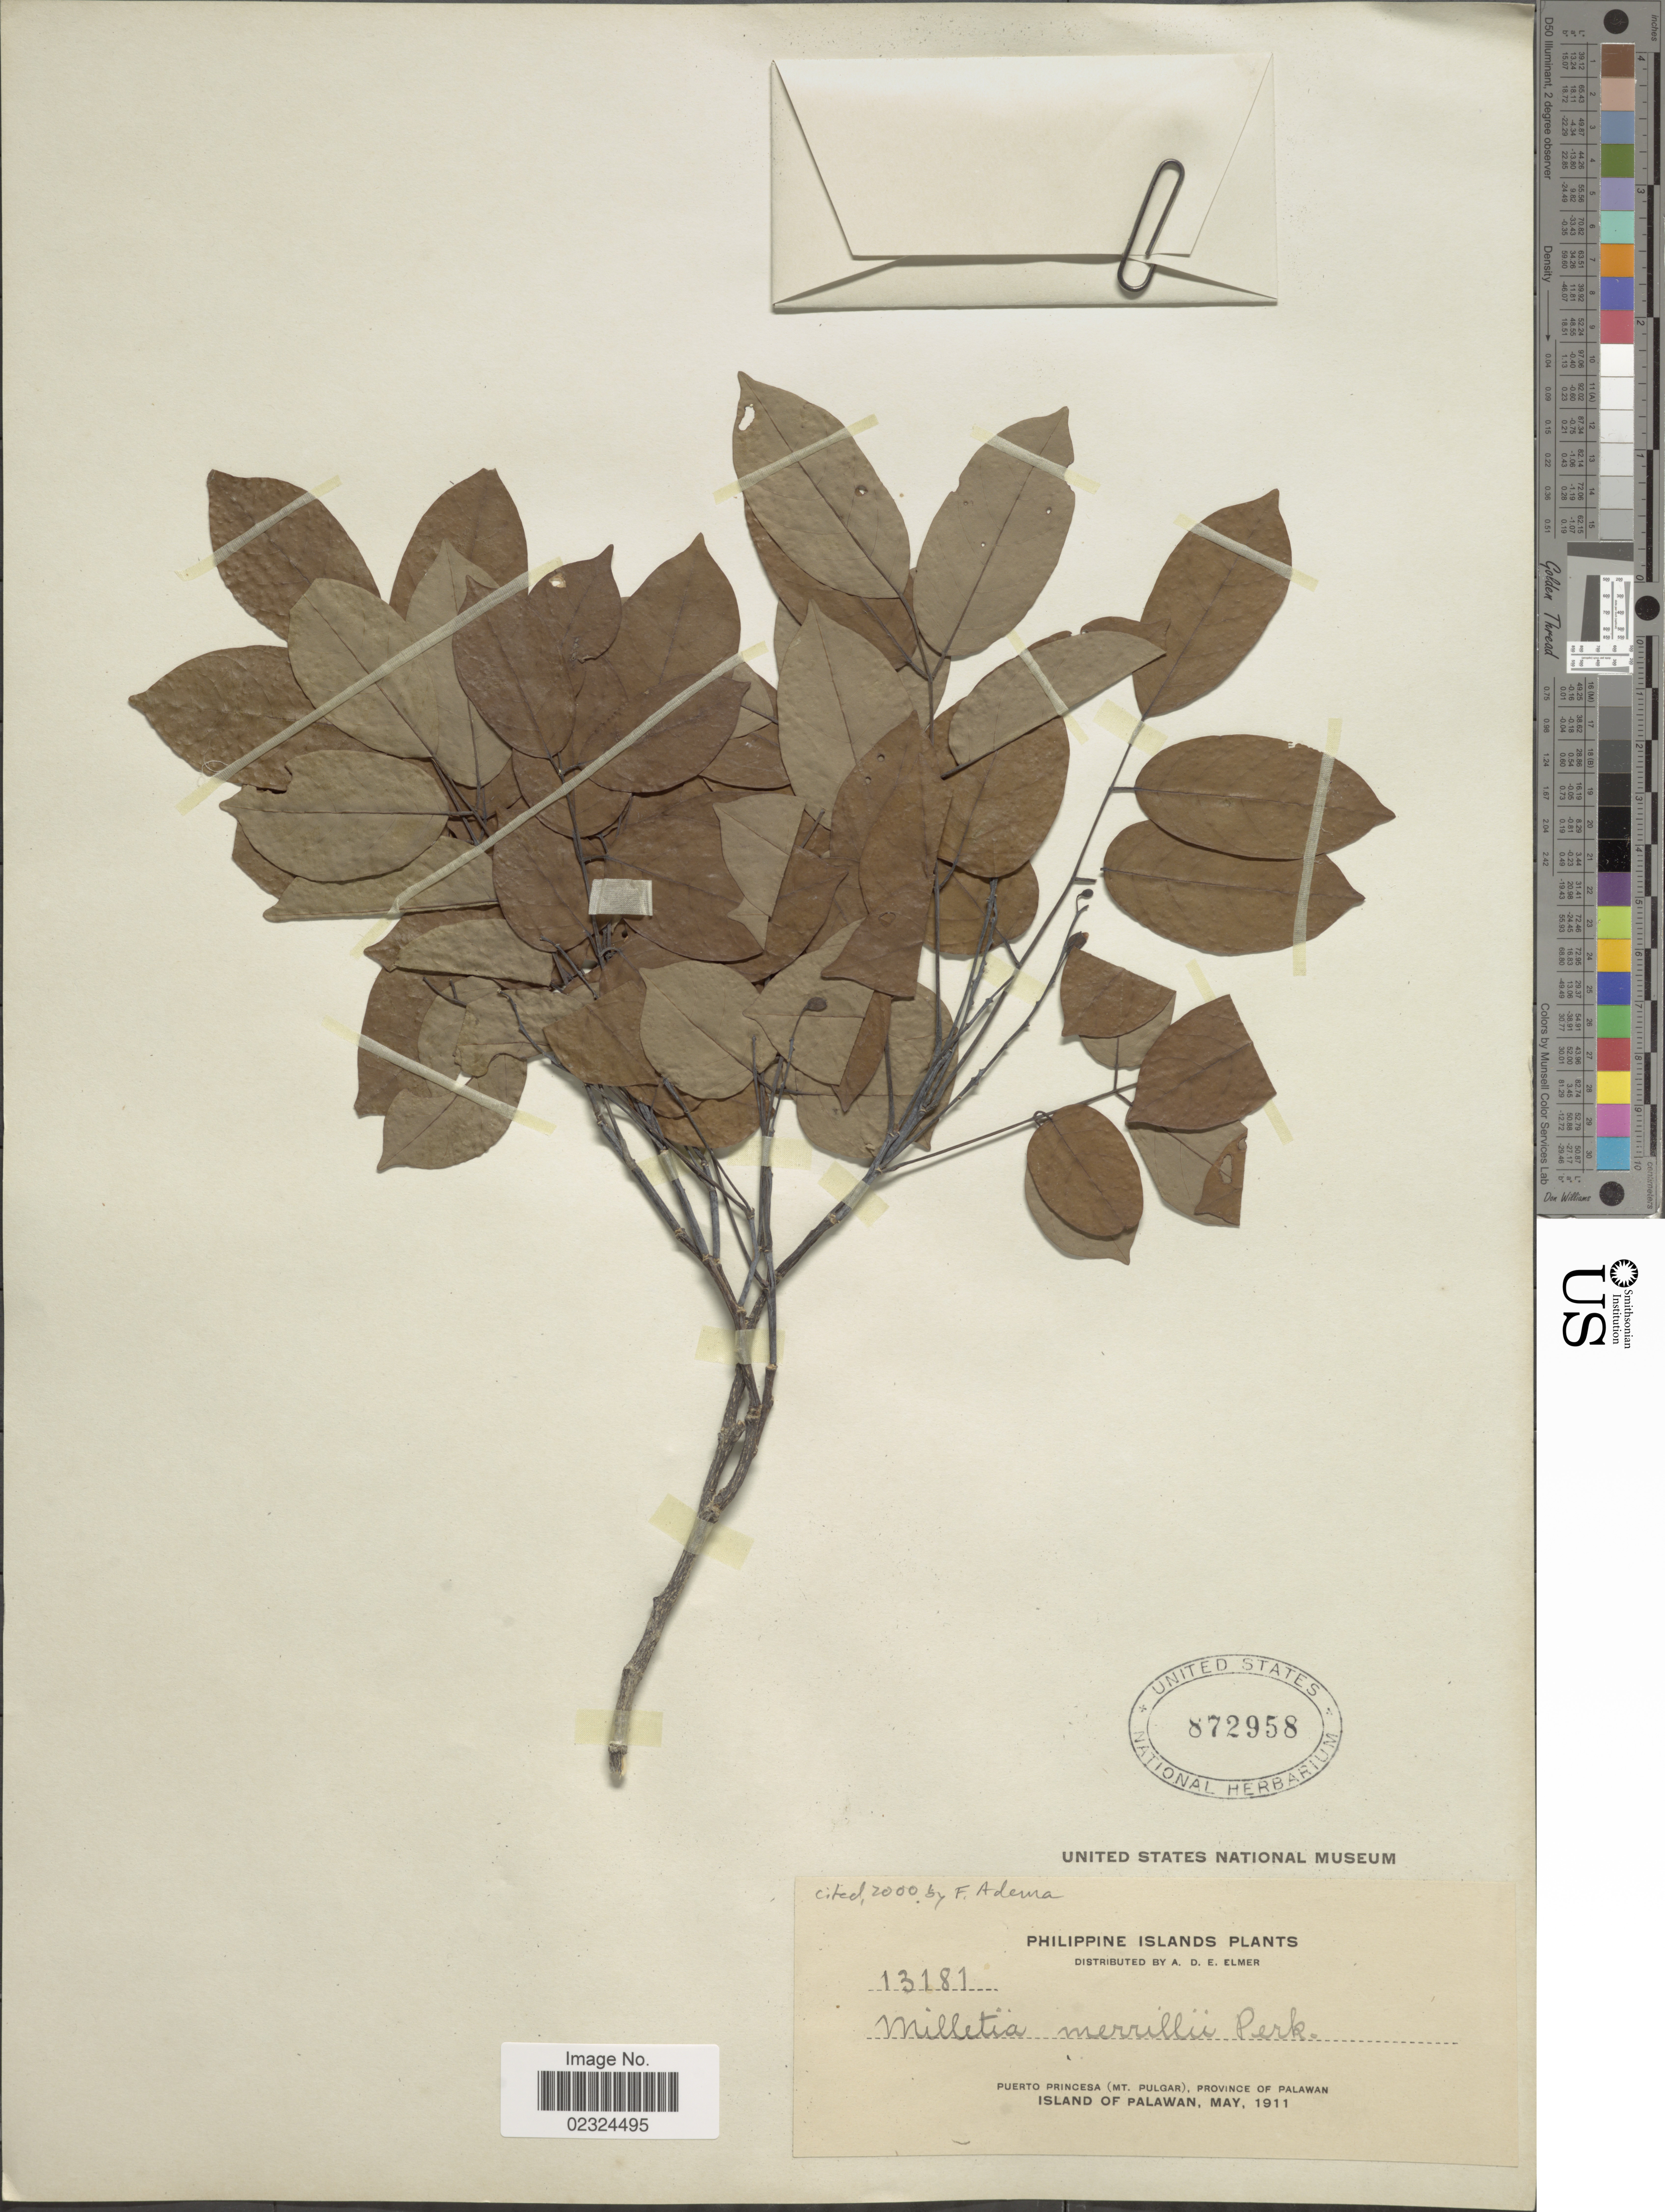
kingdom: Plantae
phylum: Tracheophyta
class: Magnoliopsida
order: Fabales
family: Fabaceae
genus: Millettia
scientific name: Millettia merrillii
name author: Perkins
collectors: A. D. E. Elmer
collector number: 13181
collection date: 1911-05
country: Philippines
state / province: Mimaropa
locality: Philippine Islands. Puerto Princesa ( Mt. Pulgar), Province of Palawan. Island of Palawan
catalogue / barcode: US 872958